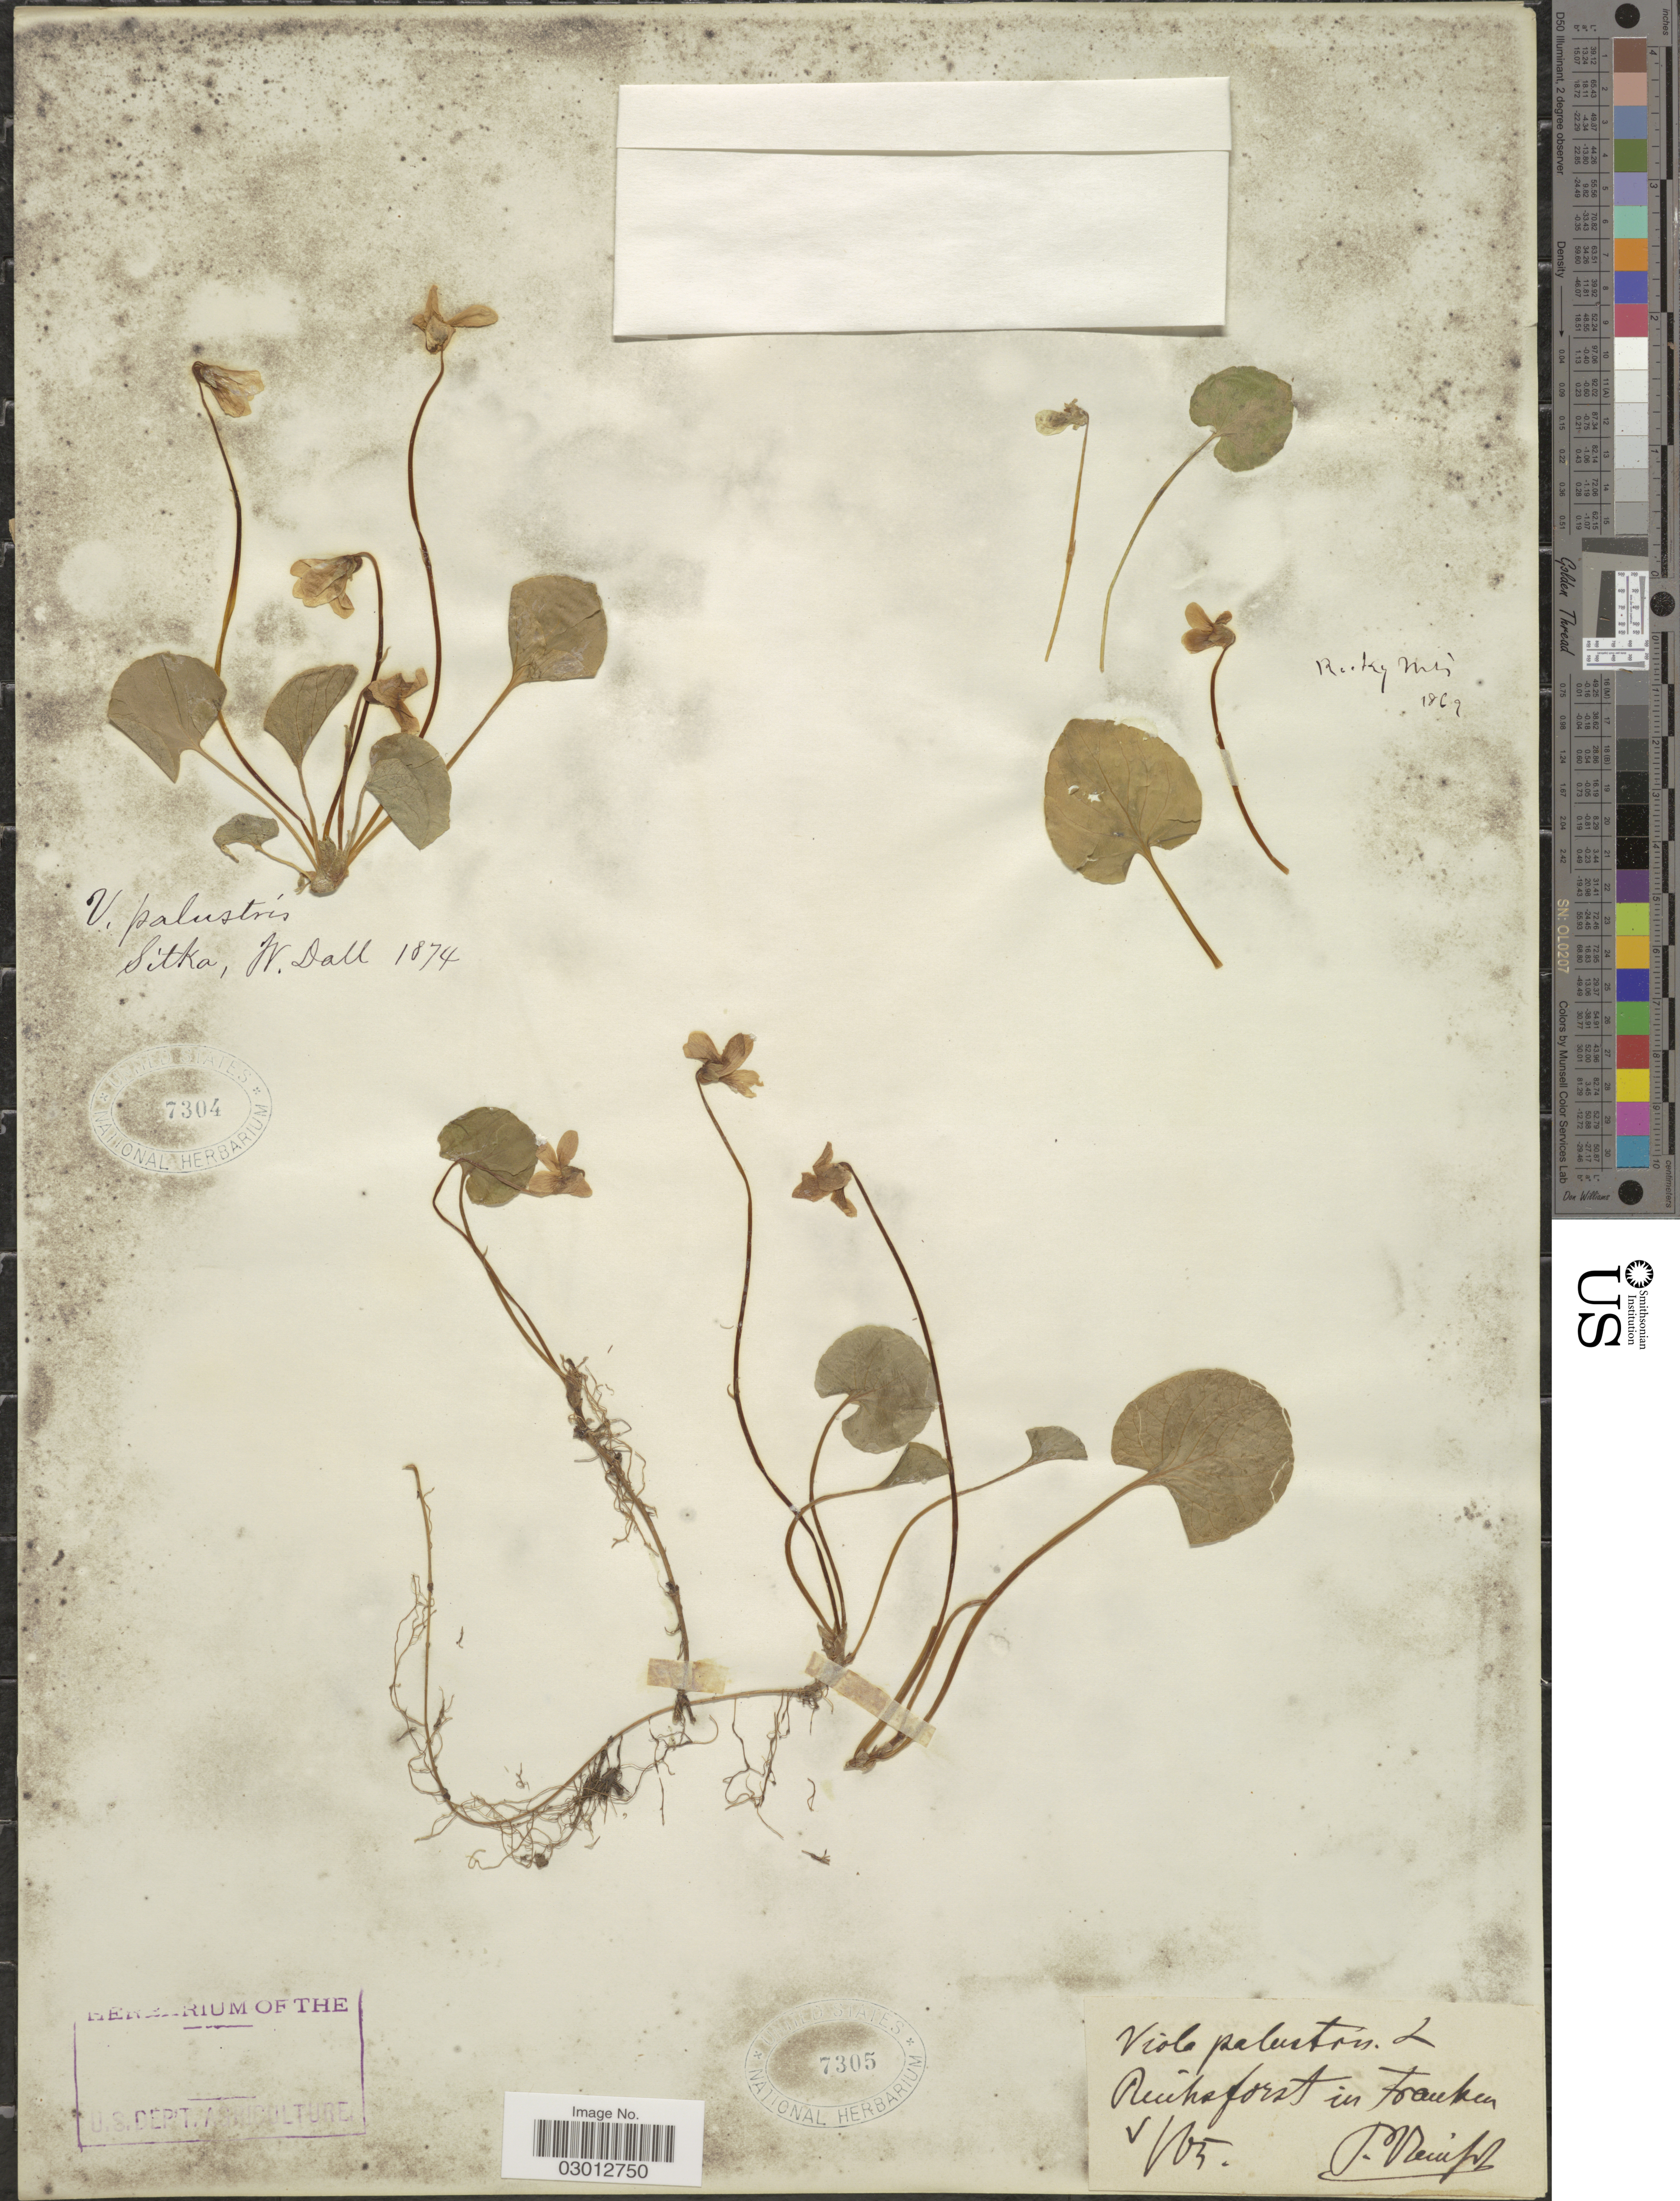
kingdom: Plantae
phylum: Tracheophyta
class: Magnoliopsida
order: Malpighiales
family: Violaceae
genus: Viola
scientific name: Viola palustris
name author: L.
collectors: P. Reinsch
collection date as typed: Transcribed d/m/y: /5/65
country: Germany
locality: Ruiksforst [interpreted] in Franken.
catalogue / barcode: US 7305-2